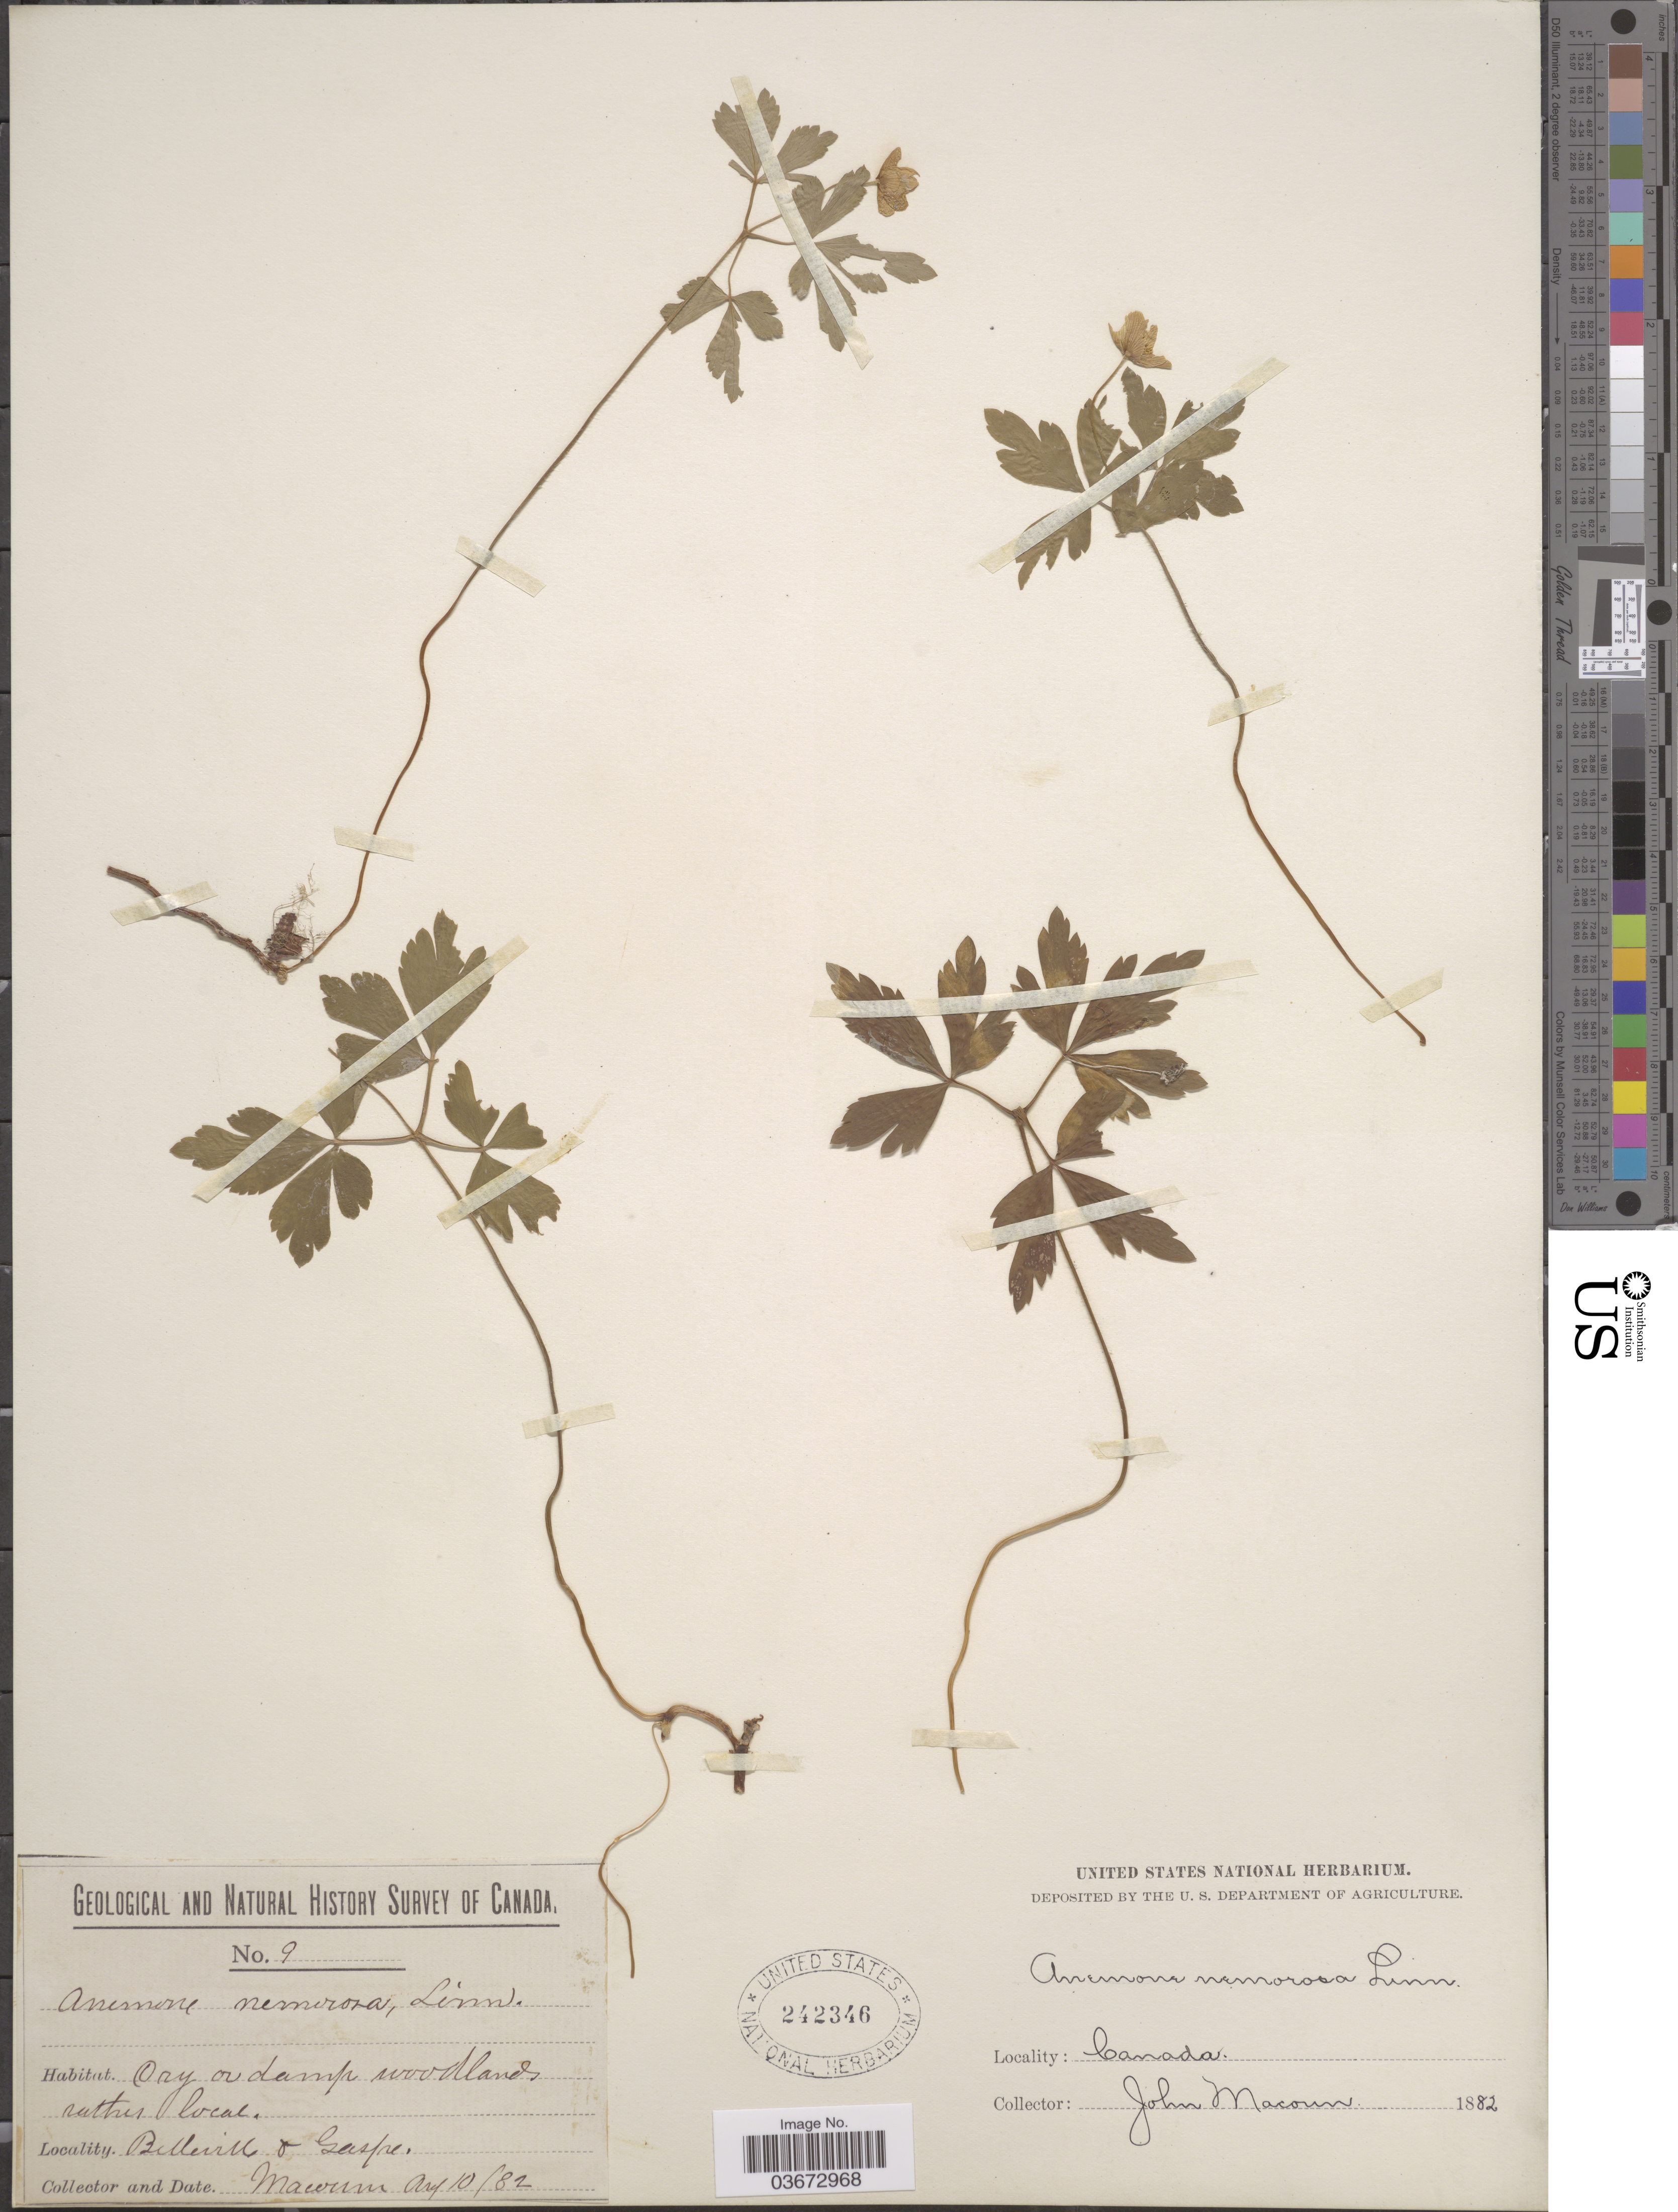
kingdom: Plantae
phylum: Tracheophyta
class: Magnoliopsida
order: Ranunculales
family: Ranunculaceae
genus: Anemone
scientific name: Anemone quinquefolia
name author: L.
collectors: J. Macoun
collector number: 9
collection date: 1882-08-10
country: Canada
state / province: Ontario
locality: Belleville + Gaspe.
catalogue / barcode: US 242346